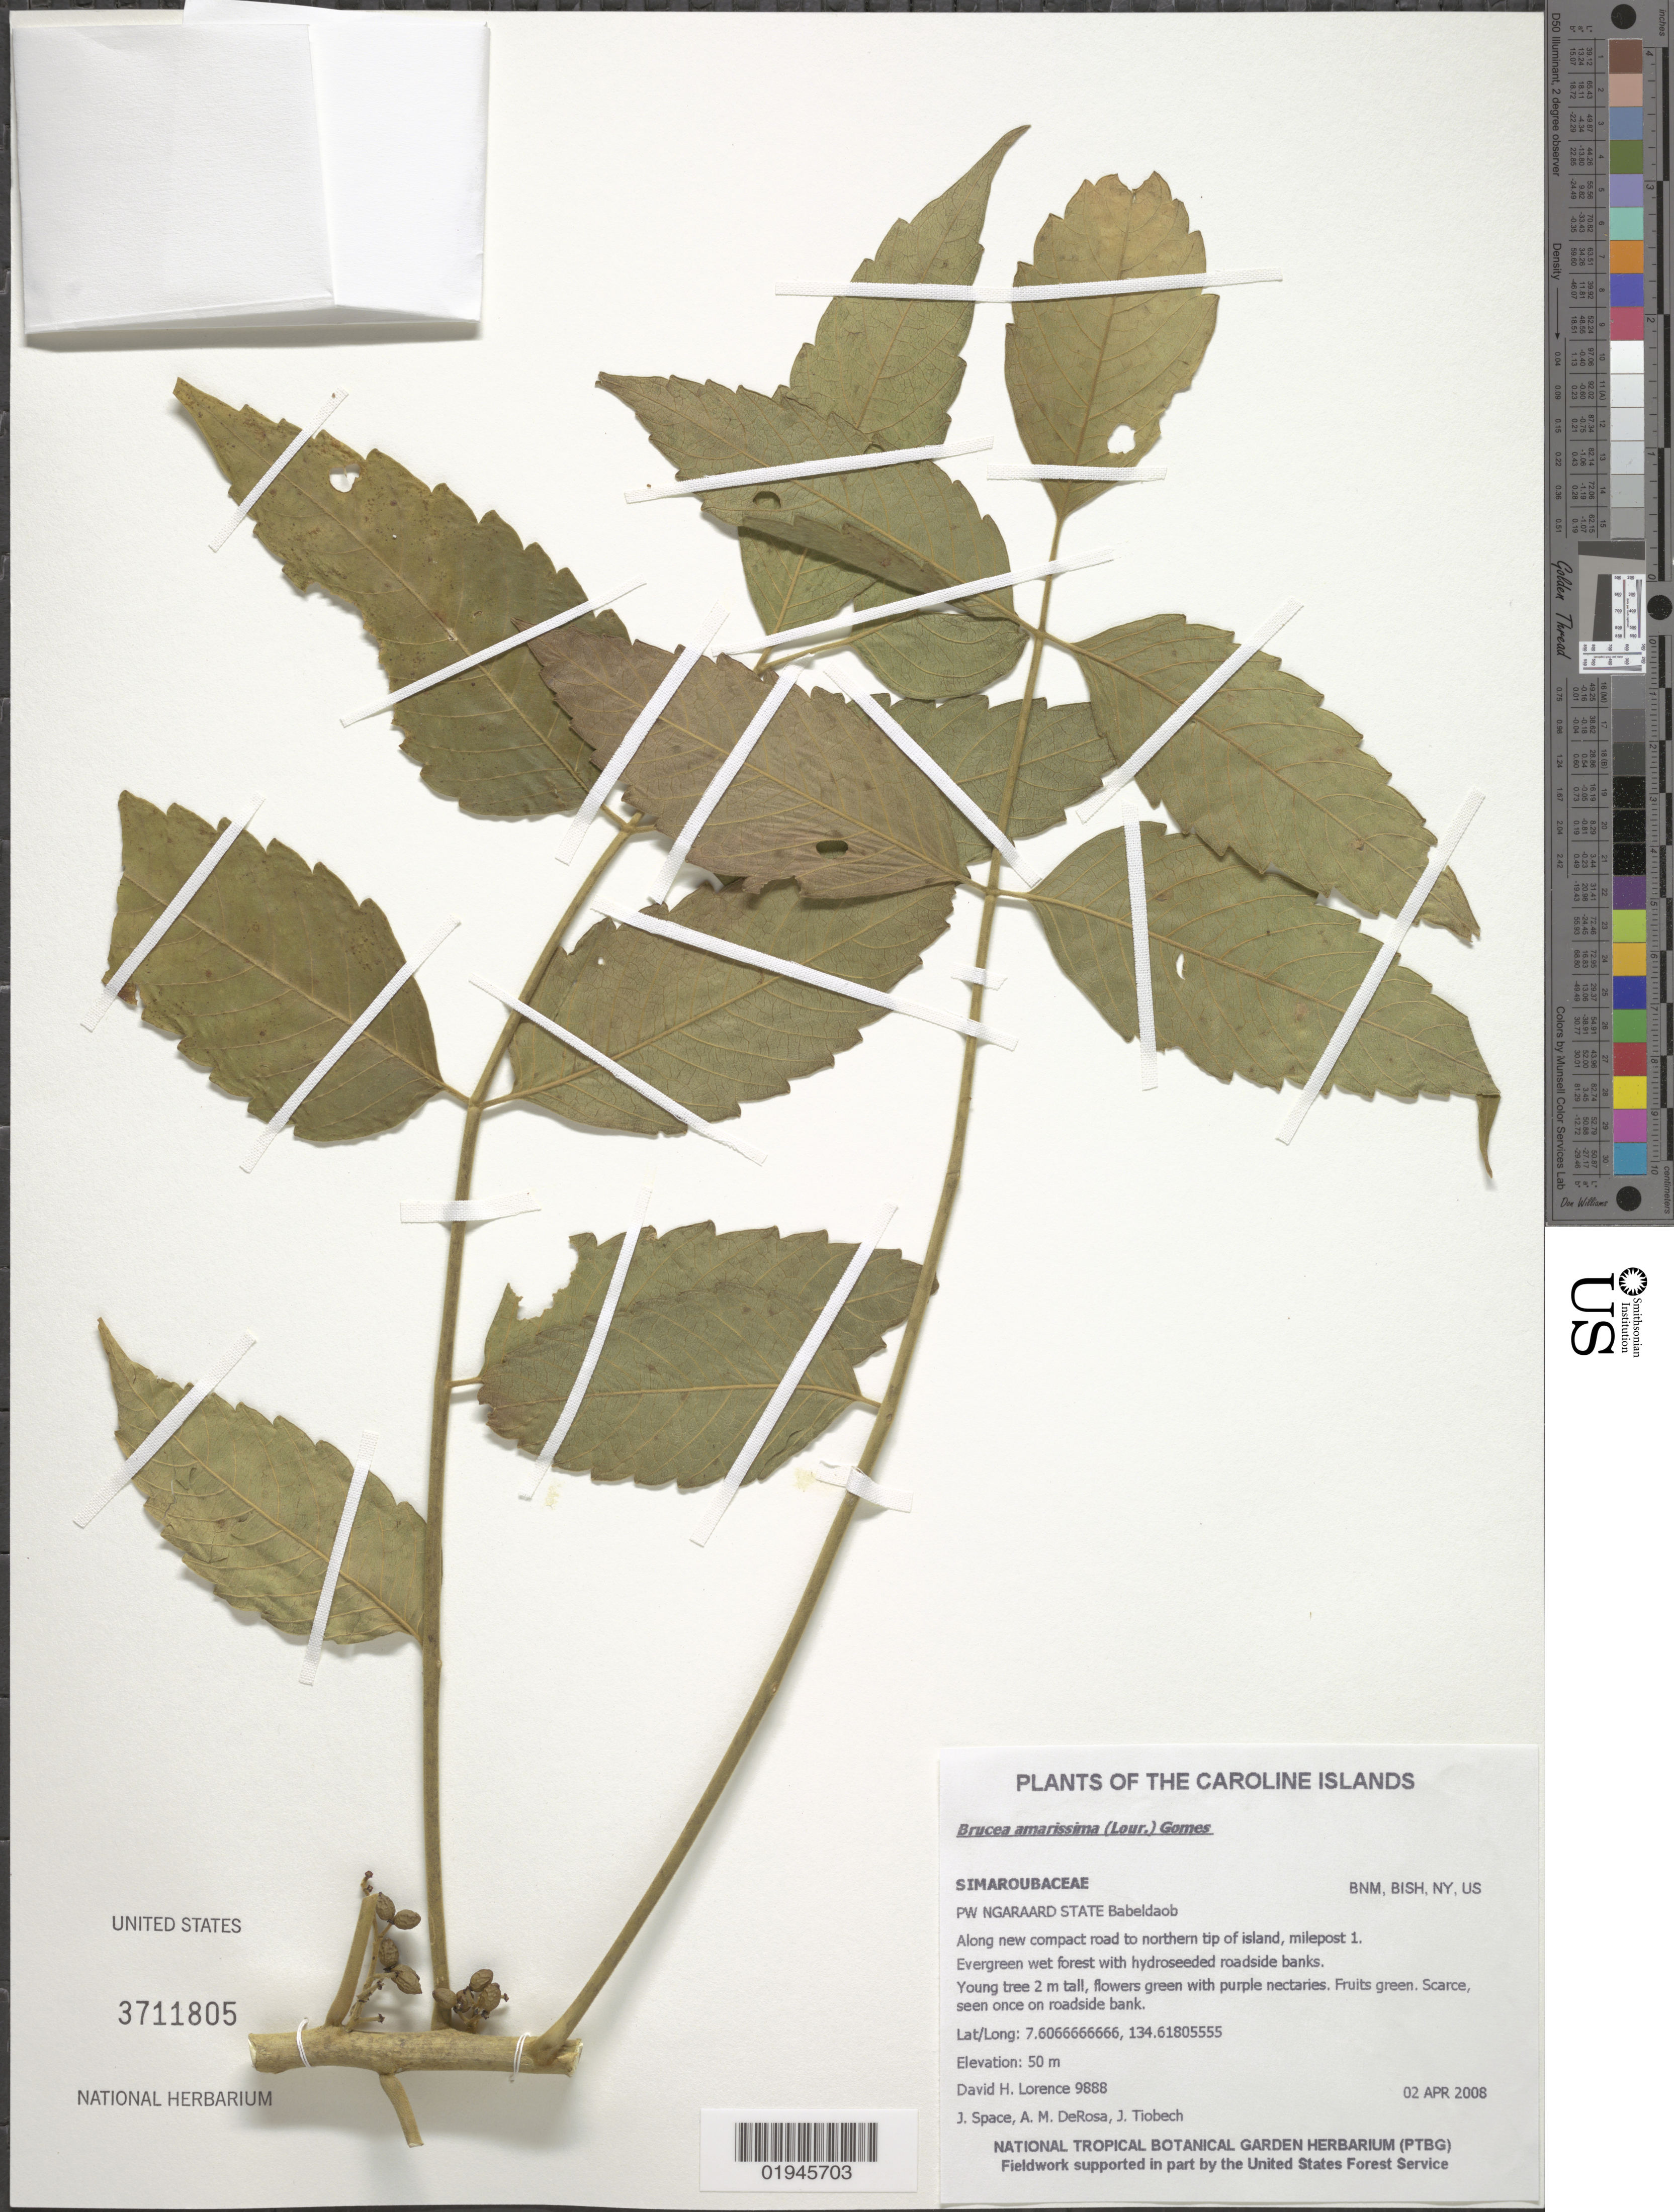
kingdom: Plantae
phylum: Tracheophyta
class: Magnoliopsida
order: Sapindales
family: Simaroubaceae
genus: Brucea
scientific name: Brucea javanica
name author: (L.) Merr.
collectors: D. Lorence, J. Space, A. DeRosa & J. Tiobech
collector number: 9888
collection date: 2008-04-02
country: Palau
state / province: Ngarchelong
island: Babeldaob [Babelthuap]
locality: Along new compact road to northern tip of island, milepost 1.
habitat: Evergreen wet forest with hydroseeded roadside banks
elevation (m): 50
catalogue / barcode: US 3711805